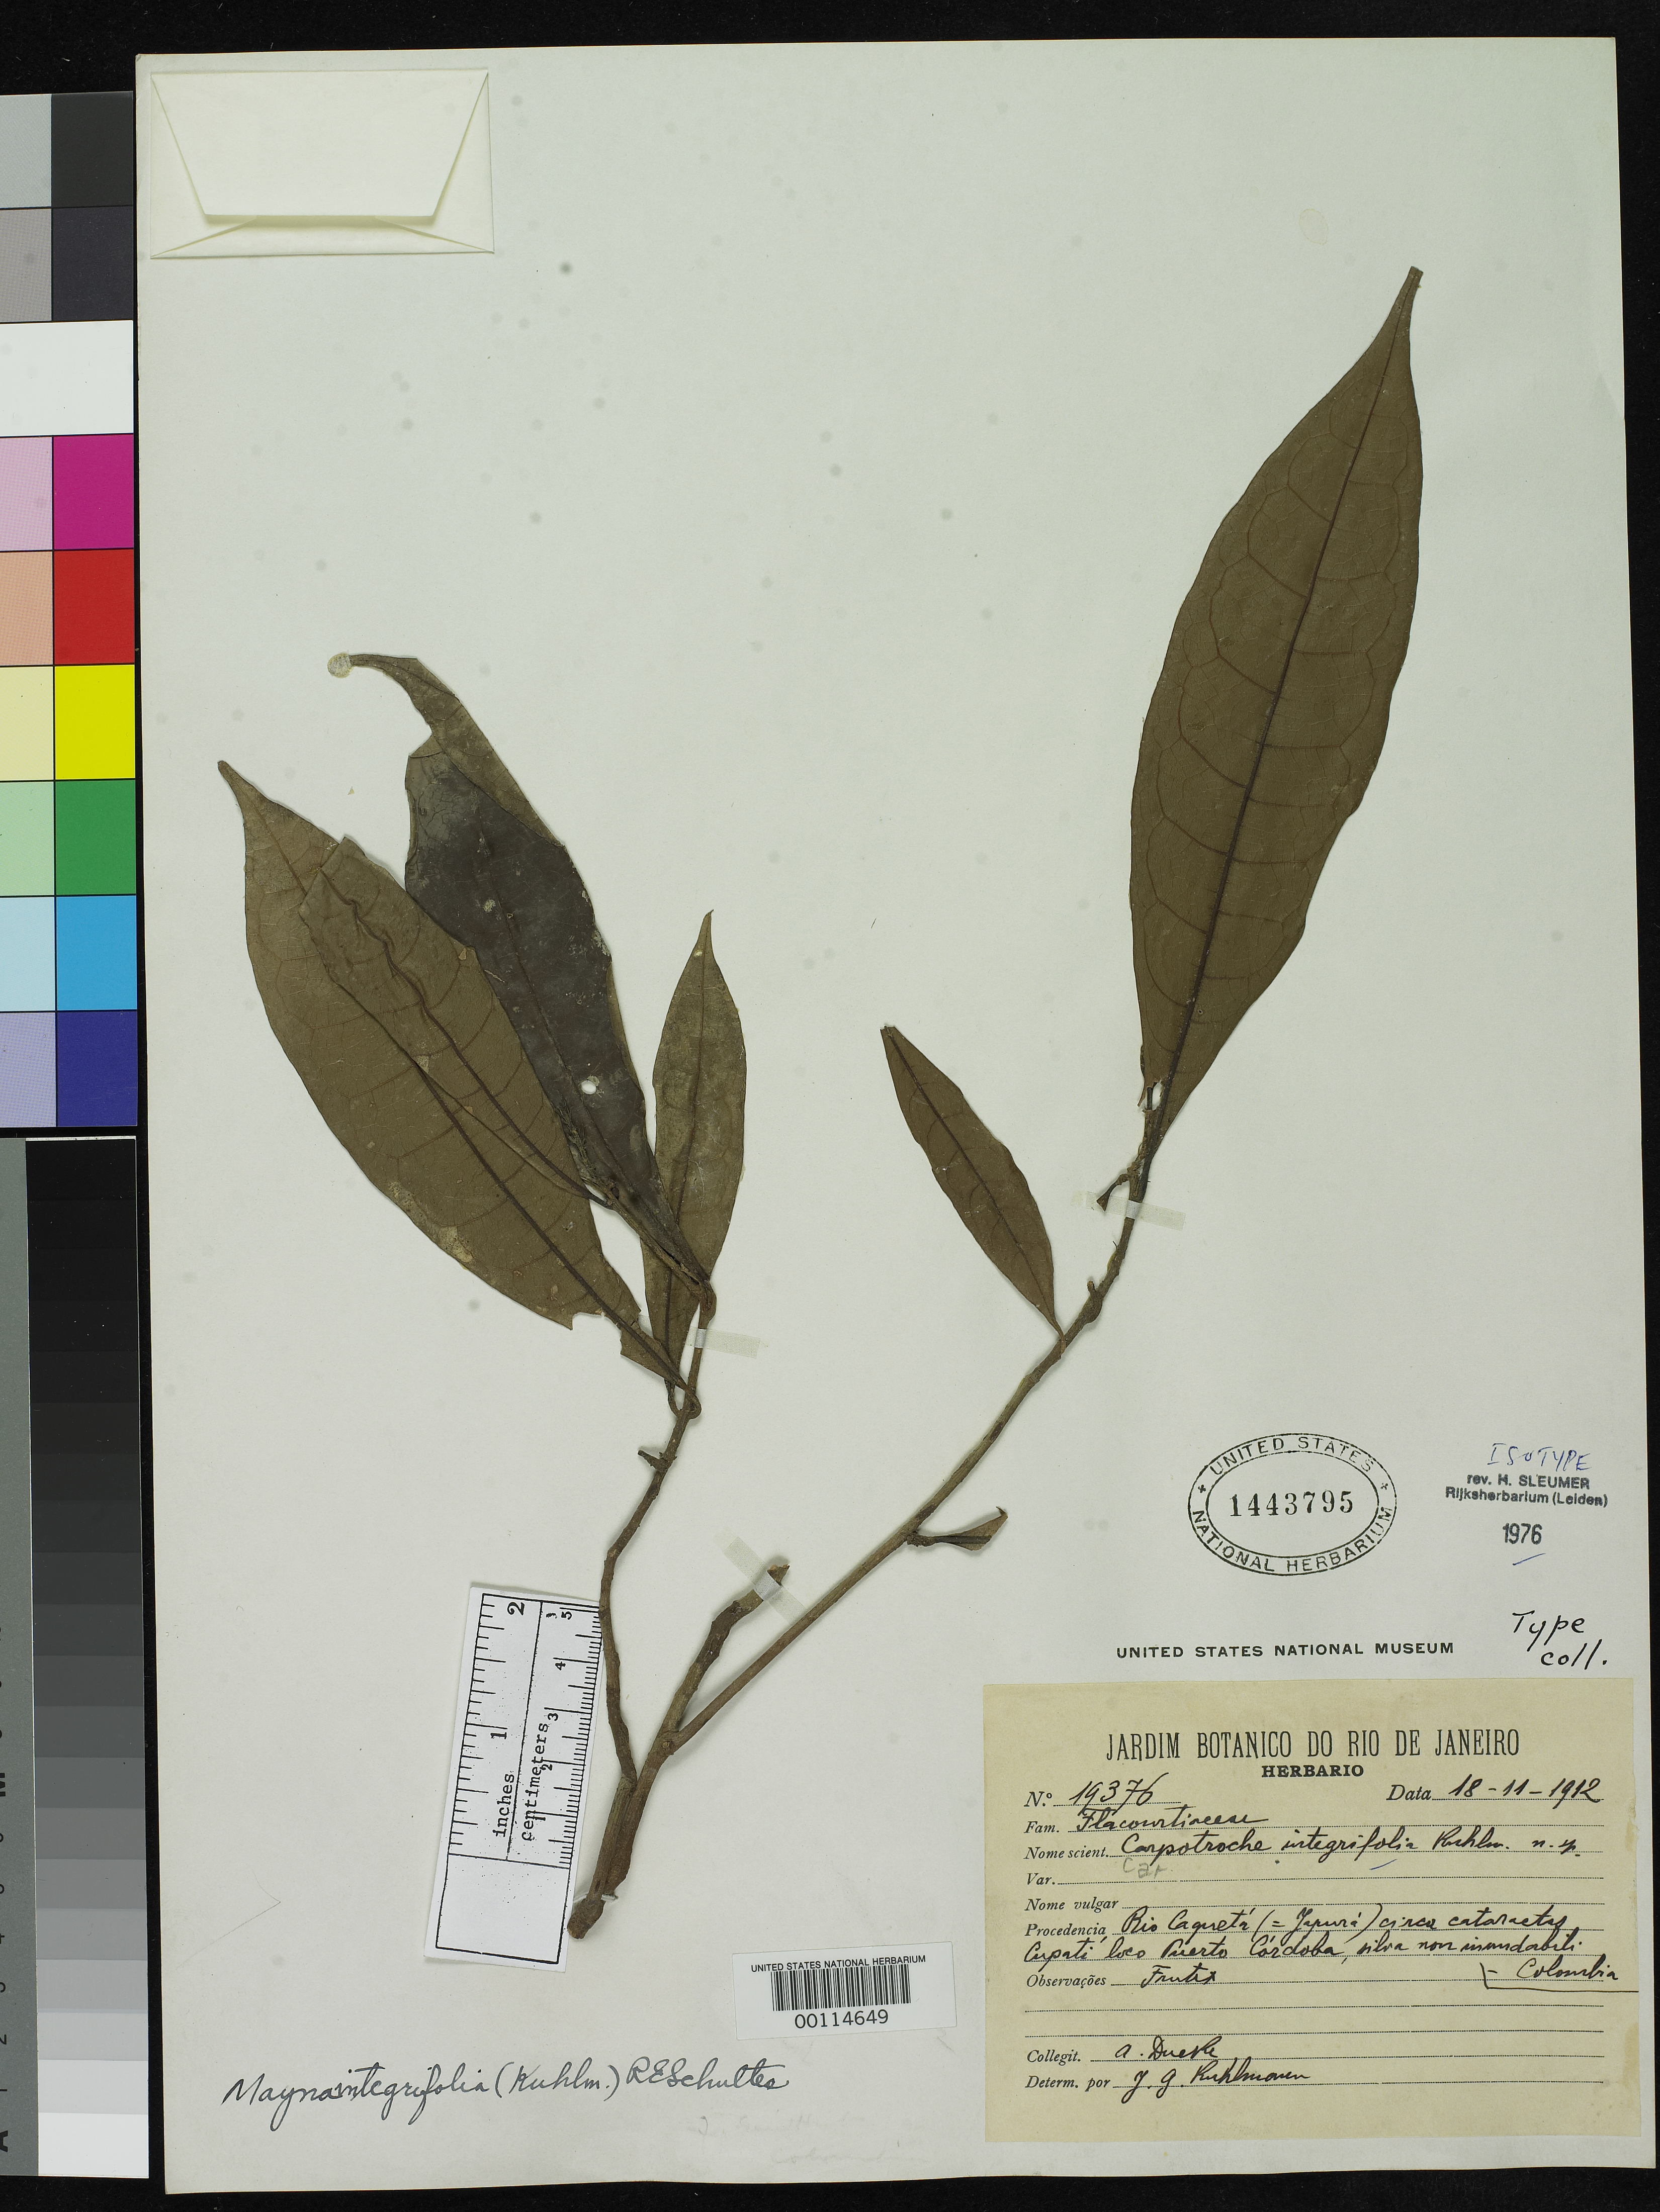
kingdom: Plantae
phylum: Tracheophyta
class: Magnoliopsida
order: Malpighiales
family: Achariaceae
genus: Carpotroche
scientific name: Carpotroche integrifolia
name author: Kuhlm.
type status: Isotype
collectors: A. Ducke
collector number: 19376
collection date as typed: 18 Nov 1912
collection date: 1912-11-18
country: Colombia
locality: Rio Cagueti (Japuri) Circa Cataracti Cupoti loco Puerto Cordoba.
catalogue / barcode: US 1443795